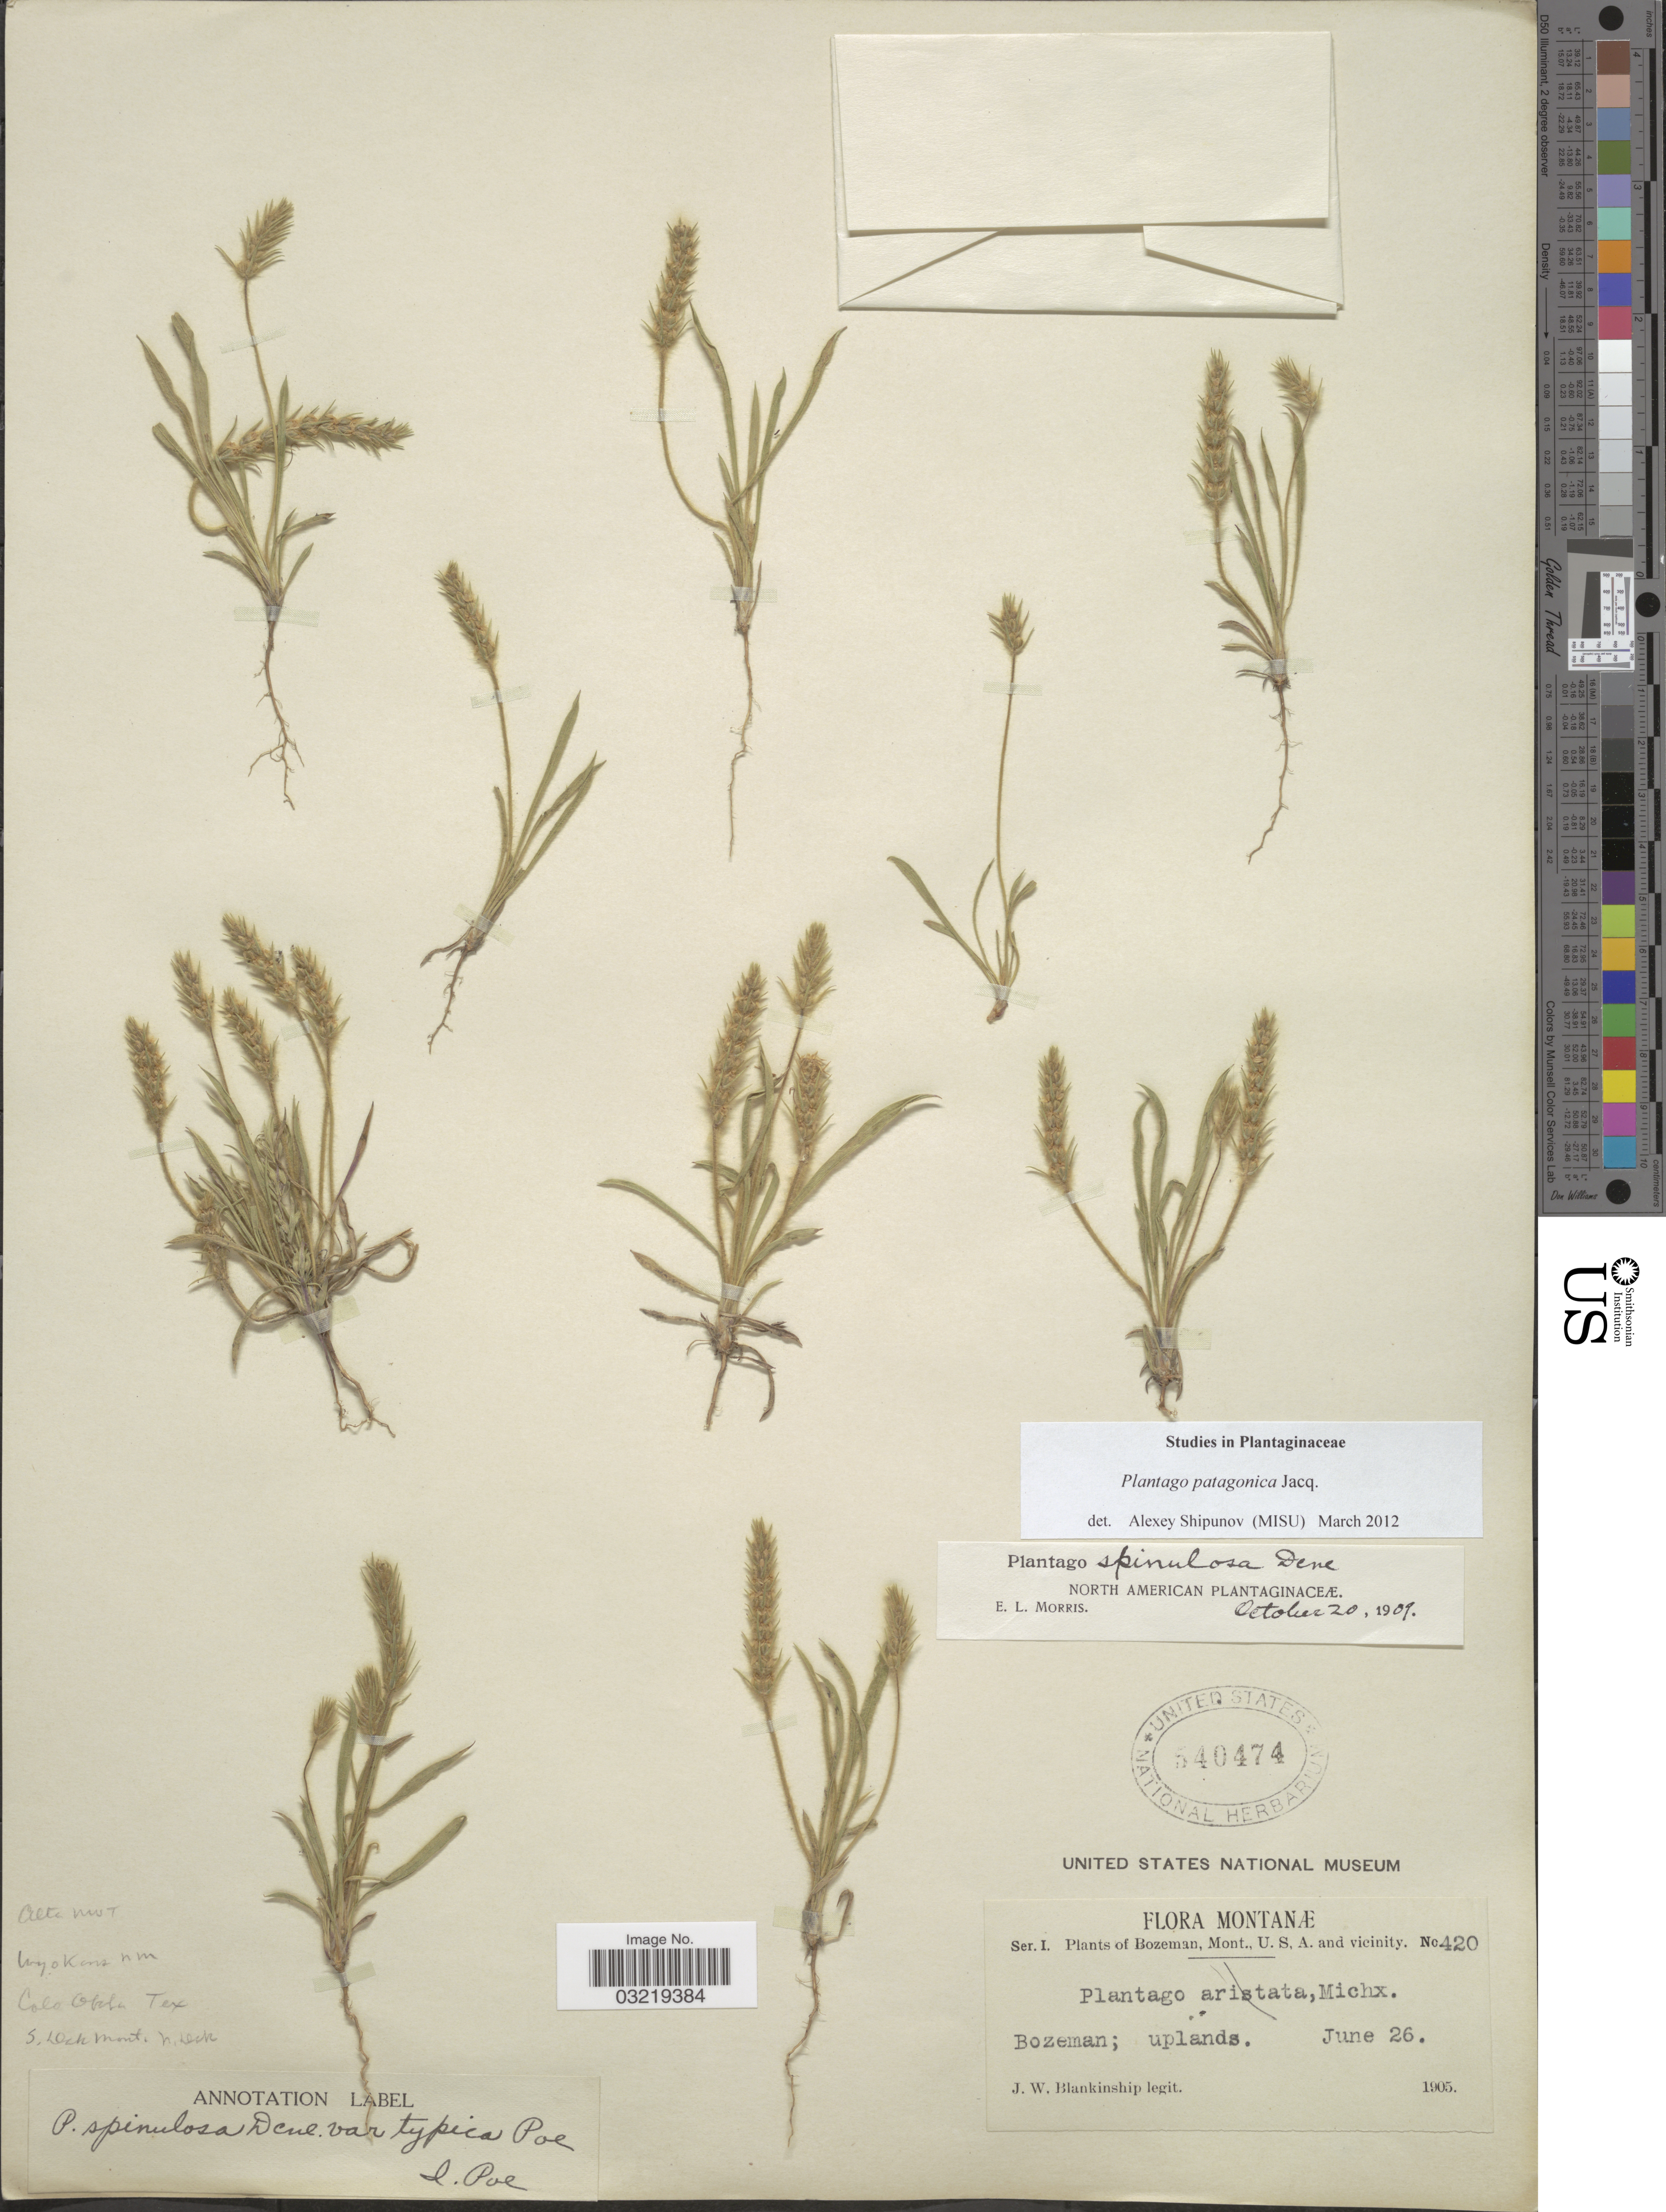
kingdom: Plantae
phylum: Tracheophyta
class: Magnoliopsida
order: Lamiales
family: Plantaginaceae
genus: Plantago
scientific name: Plantago patagonica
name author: Jacq.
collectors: J. W. Blankinship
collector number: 420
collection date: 1905-06-26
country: United States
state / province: Montana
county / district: Gallatin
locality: Bozeman, Mont., U.S.A. and vicinity.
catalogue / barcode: US 540474